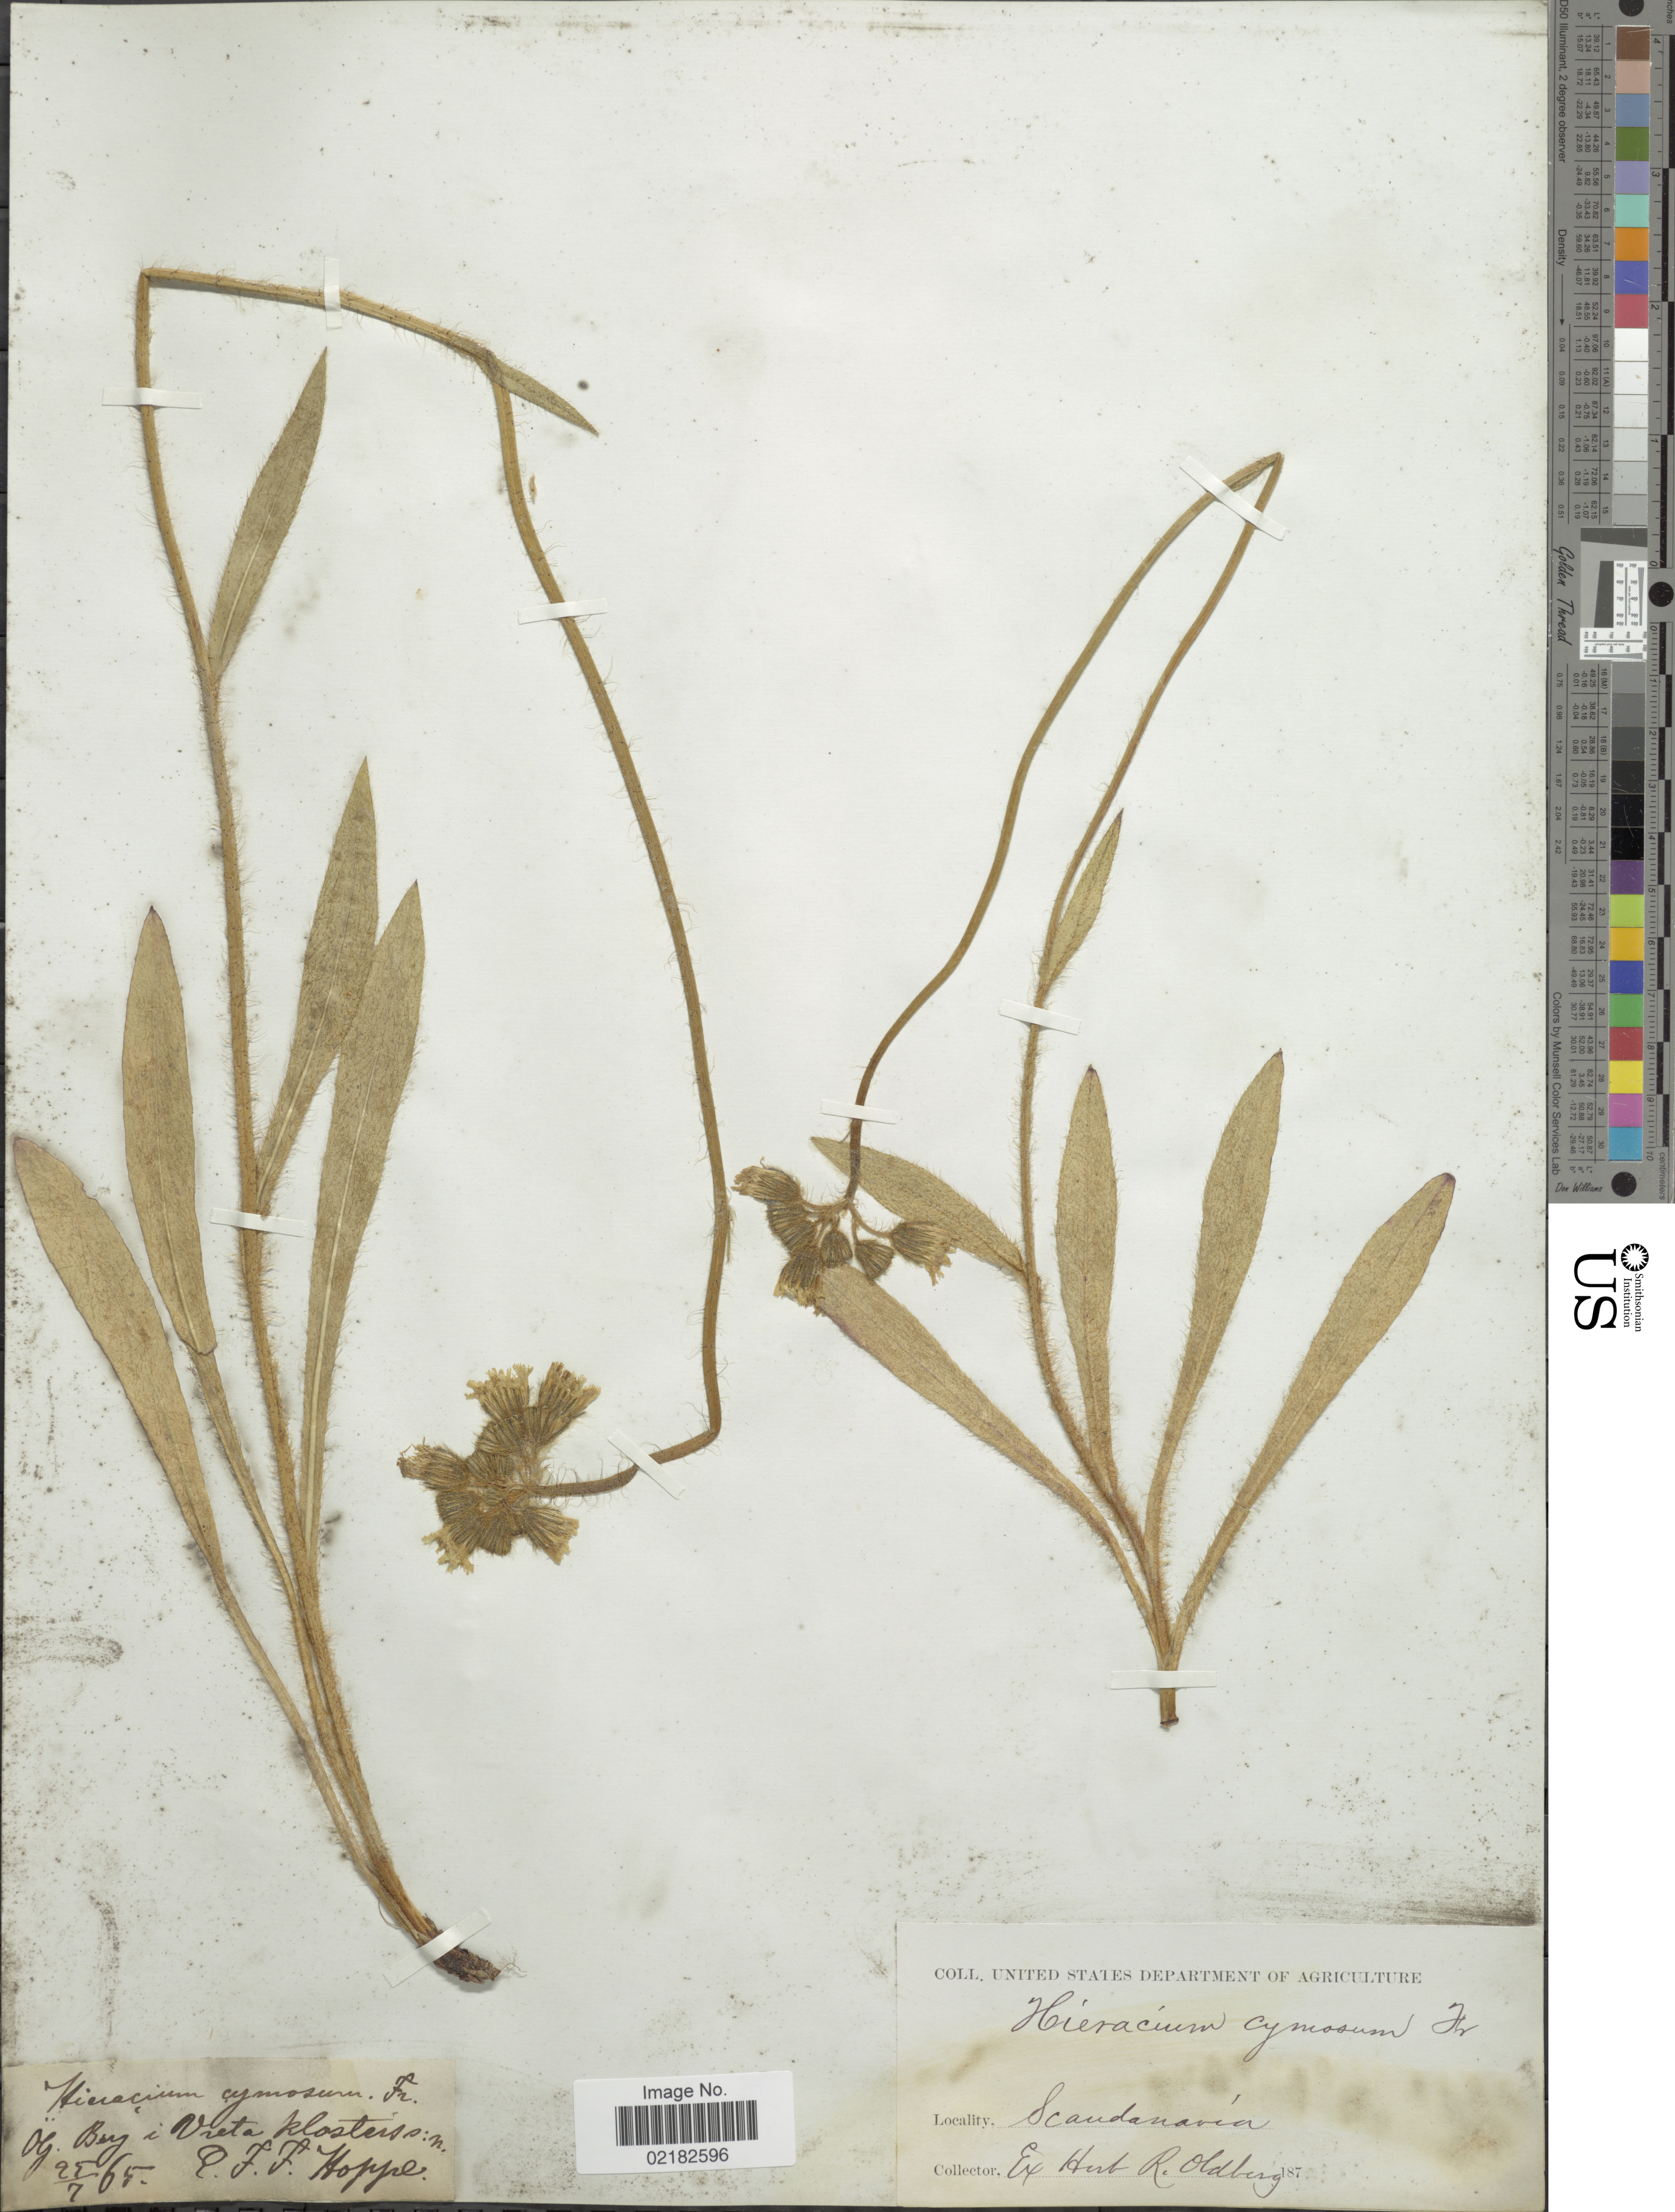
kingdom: Plantae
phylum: Tracheophyta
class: Magnoliopsida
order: Asterales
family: Asteraceae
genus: Pilosella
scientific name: Pilosella cymiflora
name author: (Näg. & Peter) S. Bräut. & Greuter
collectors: E. F. Hoppe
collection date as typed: Transcribed d/m/y: 25/7/65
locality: Scandinavia, Olg. Bay i Vreta klosteis [interpreted]